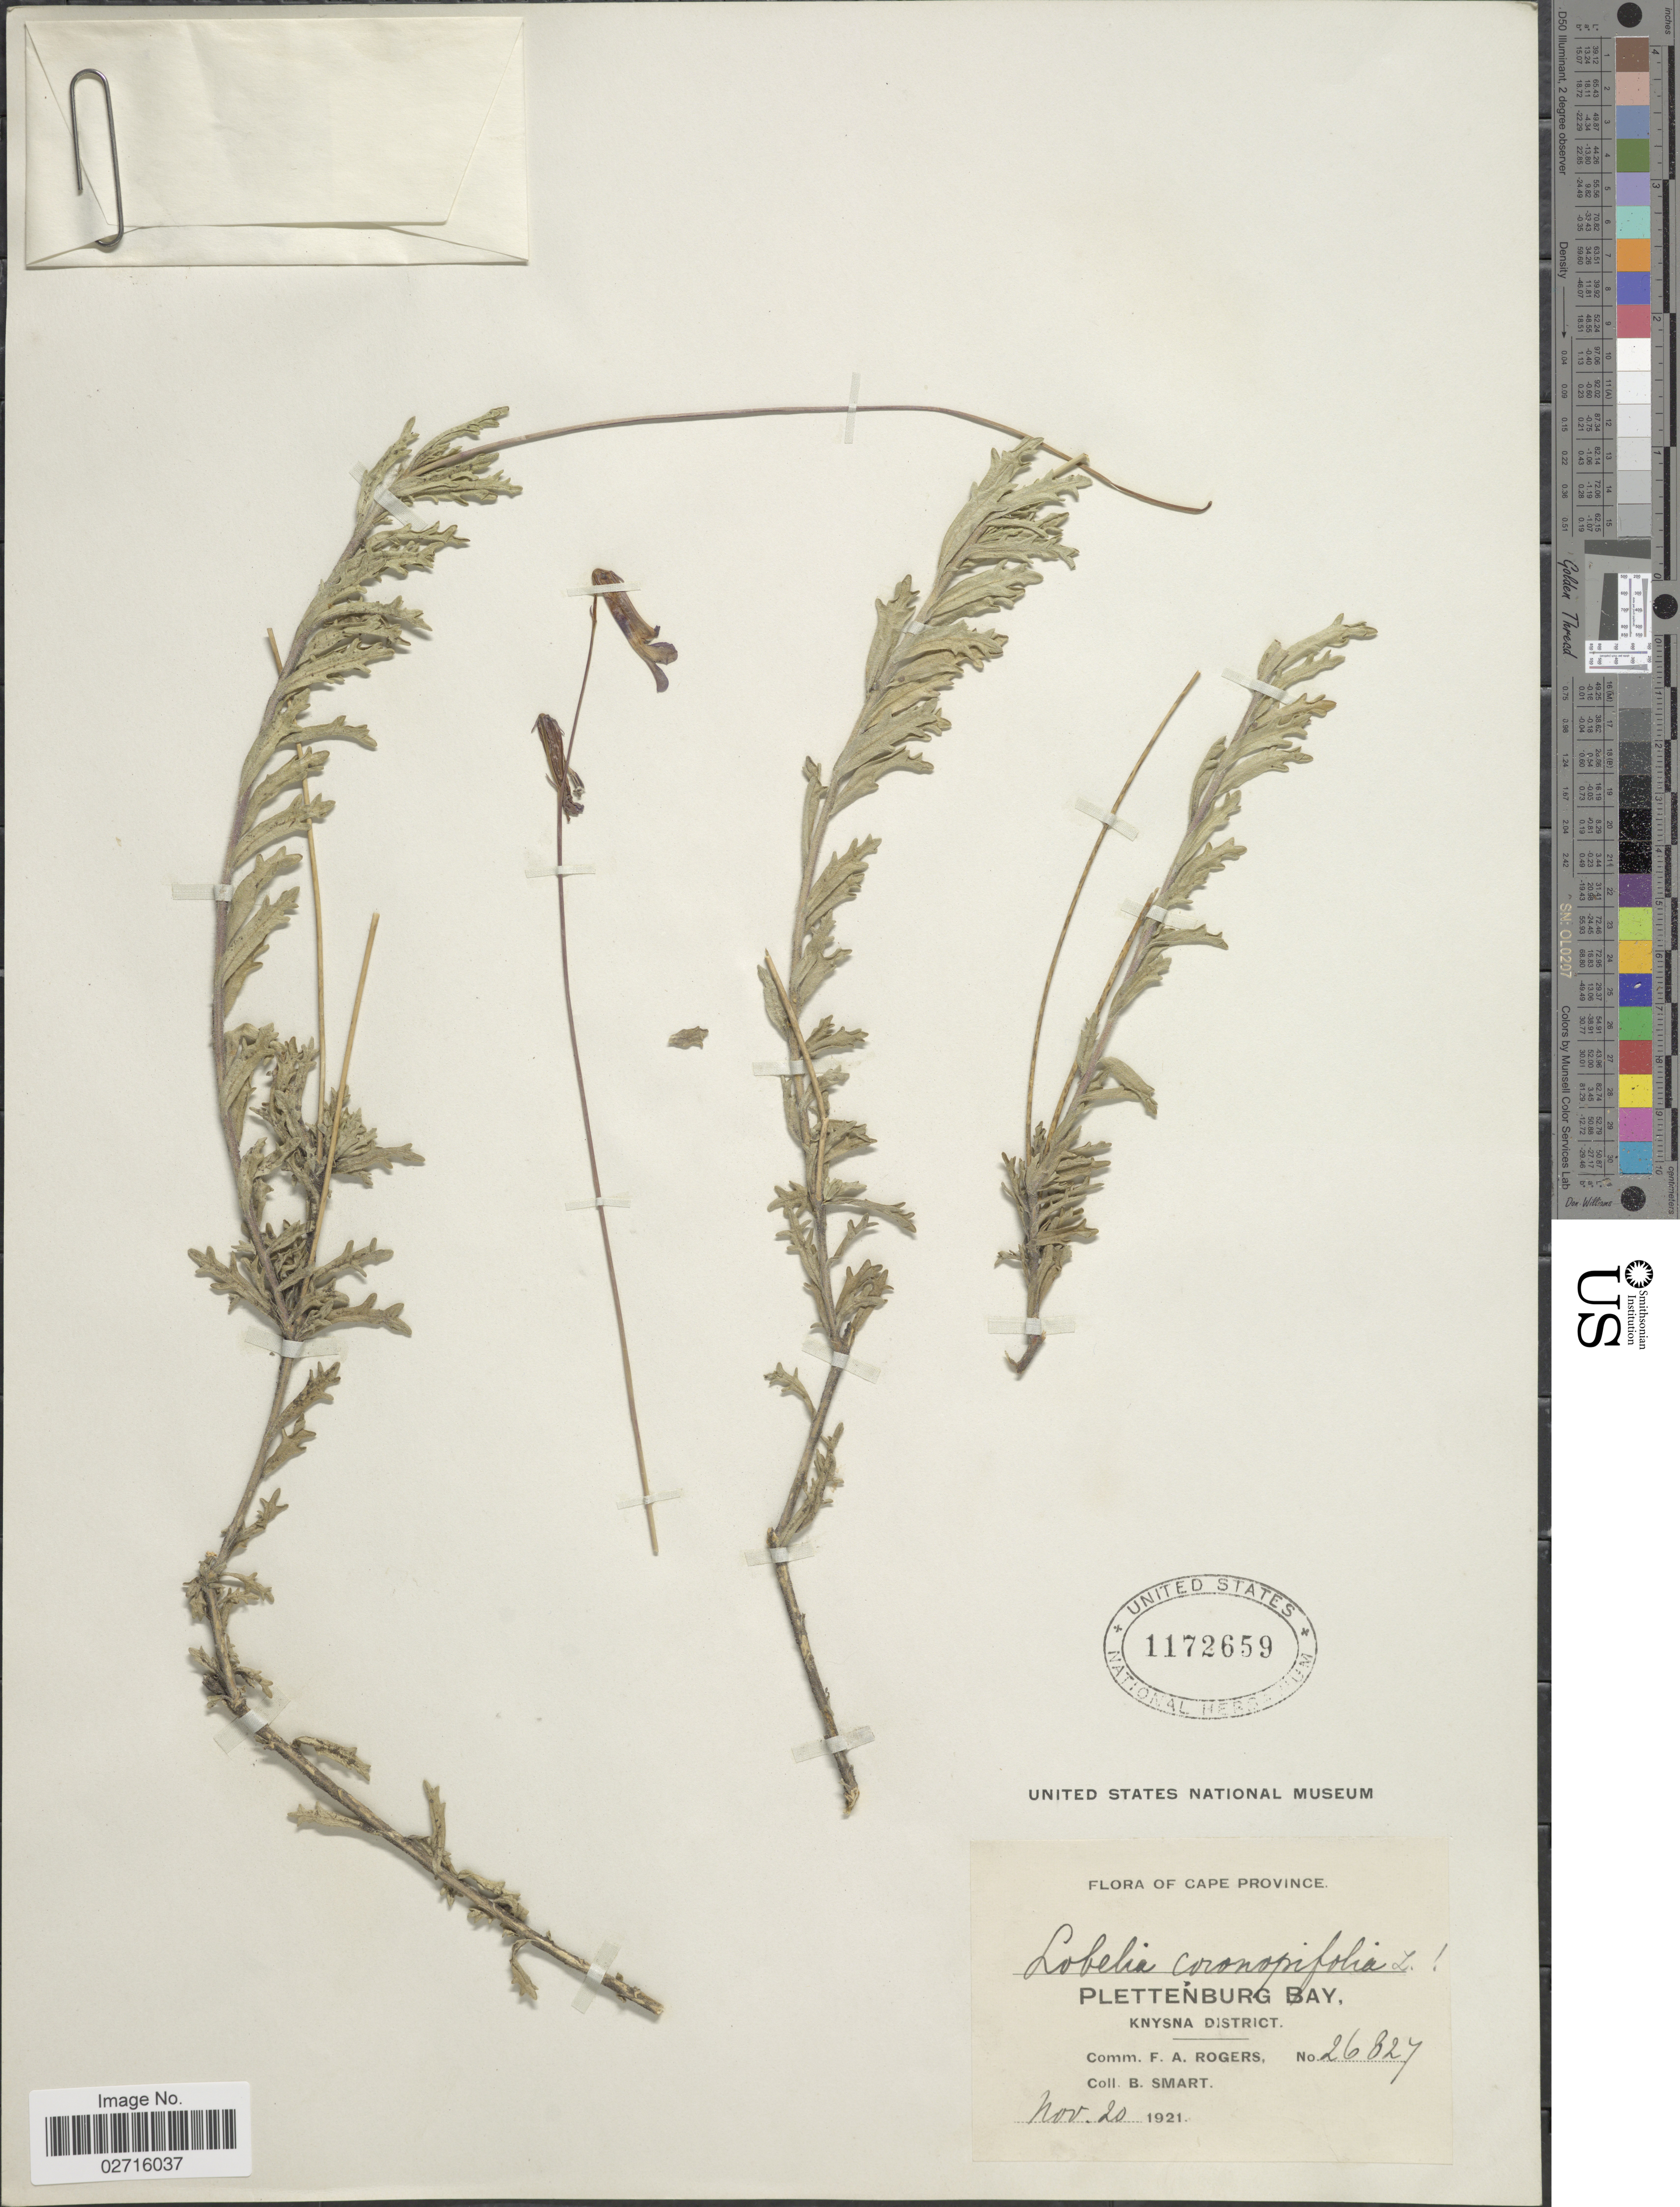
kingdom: Plantae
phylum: Tracheophyta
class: Magnoliopsida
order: Asterales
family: Campanulaceae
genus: Lobelia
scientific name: Lobelia coronopifolia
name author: L.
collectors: B. Smart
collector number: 26827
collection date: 1921-11-20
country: South Africa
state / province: Western Cape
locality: Plettenburg Bay, Knysna District.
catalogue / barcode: US 1172659